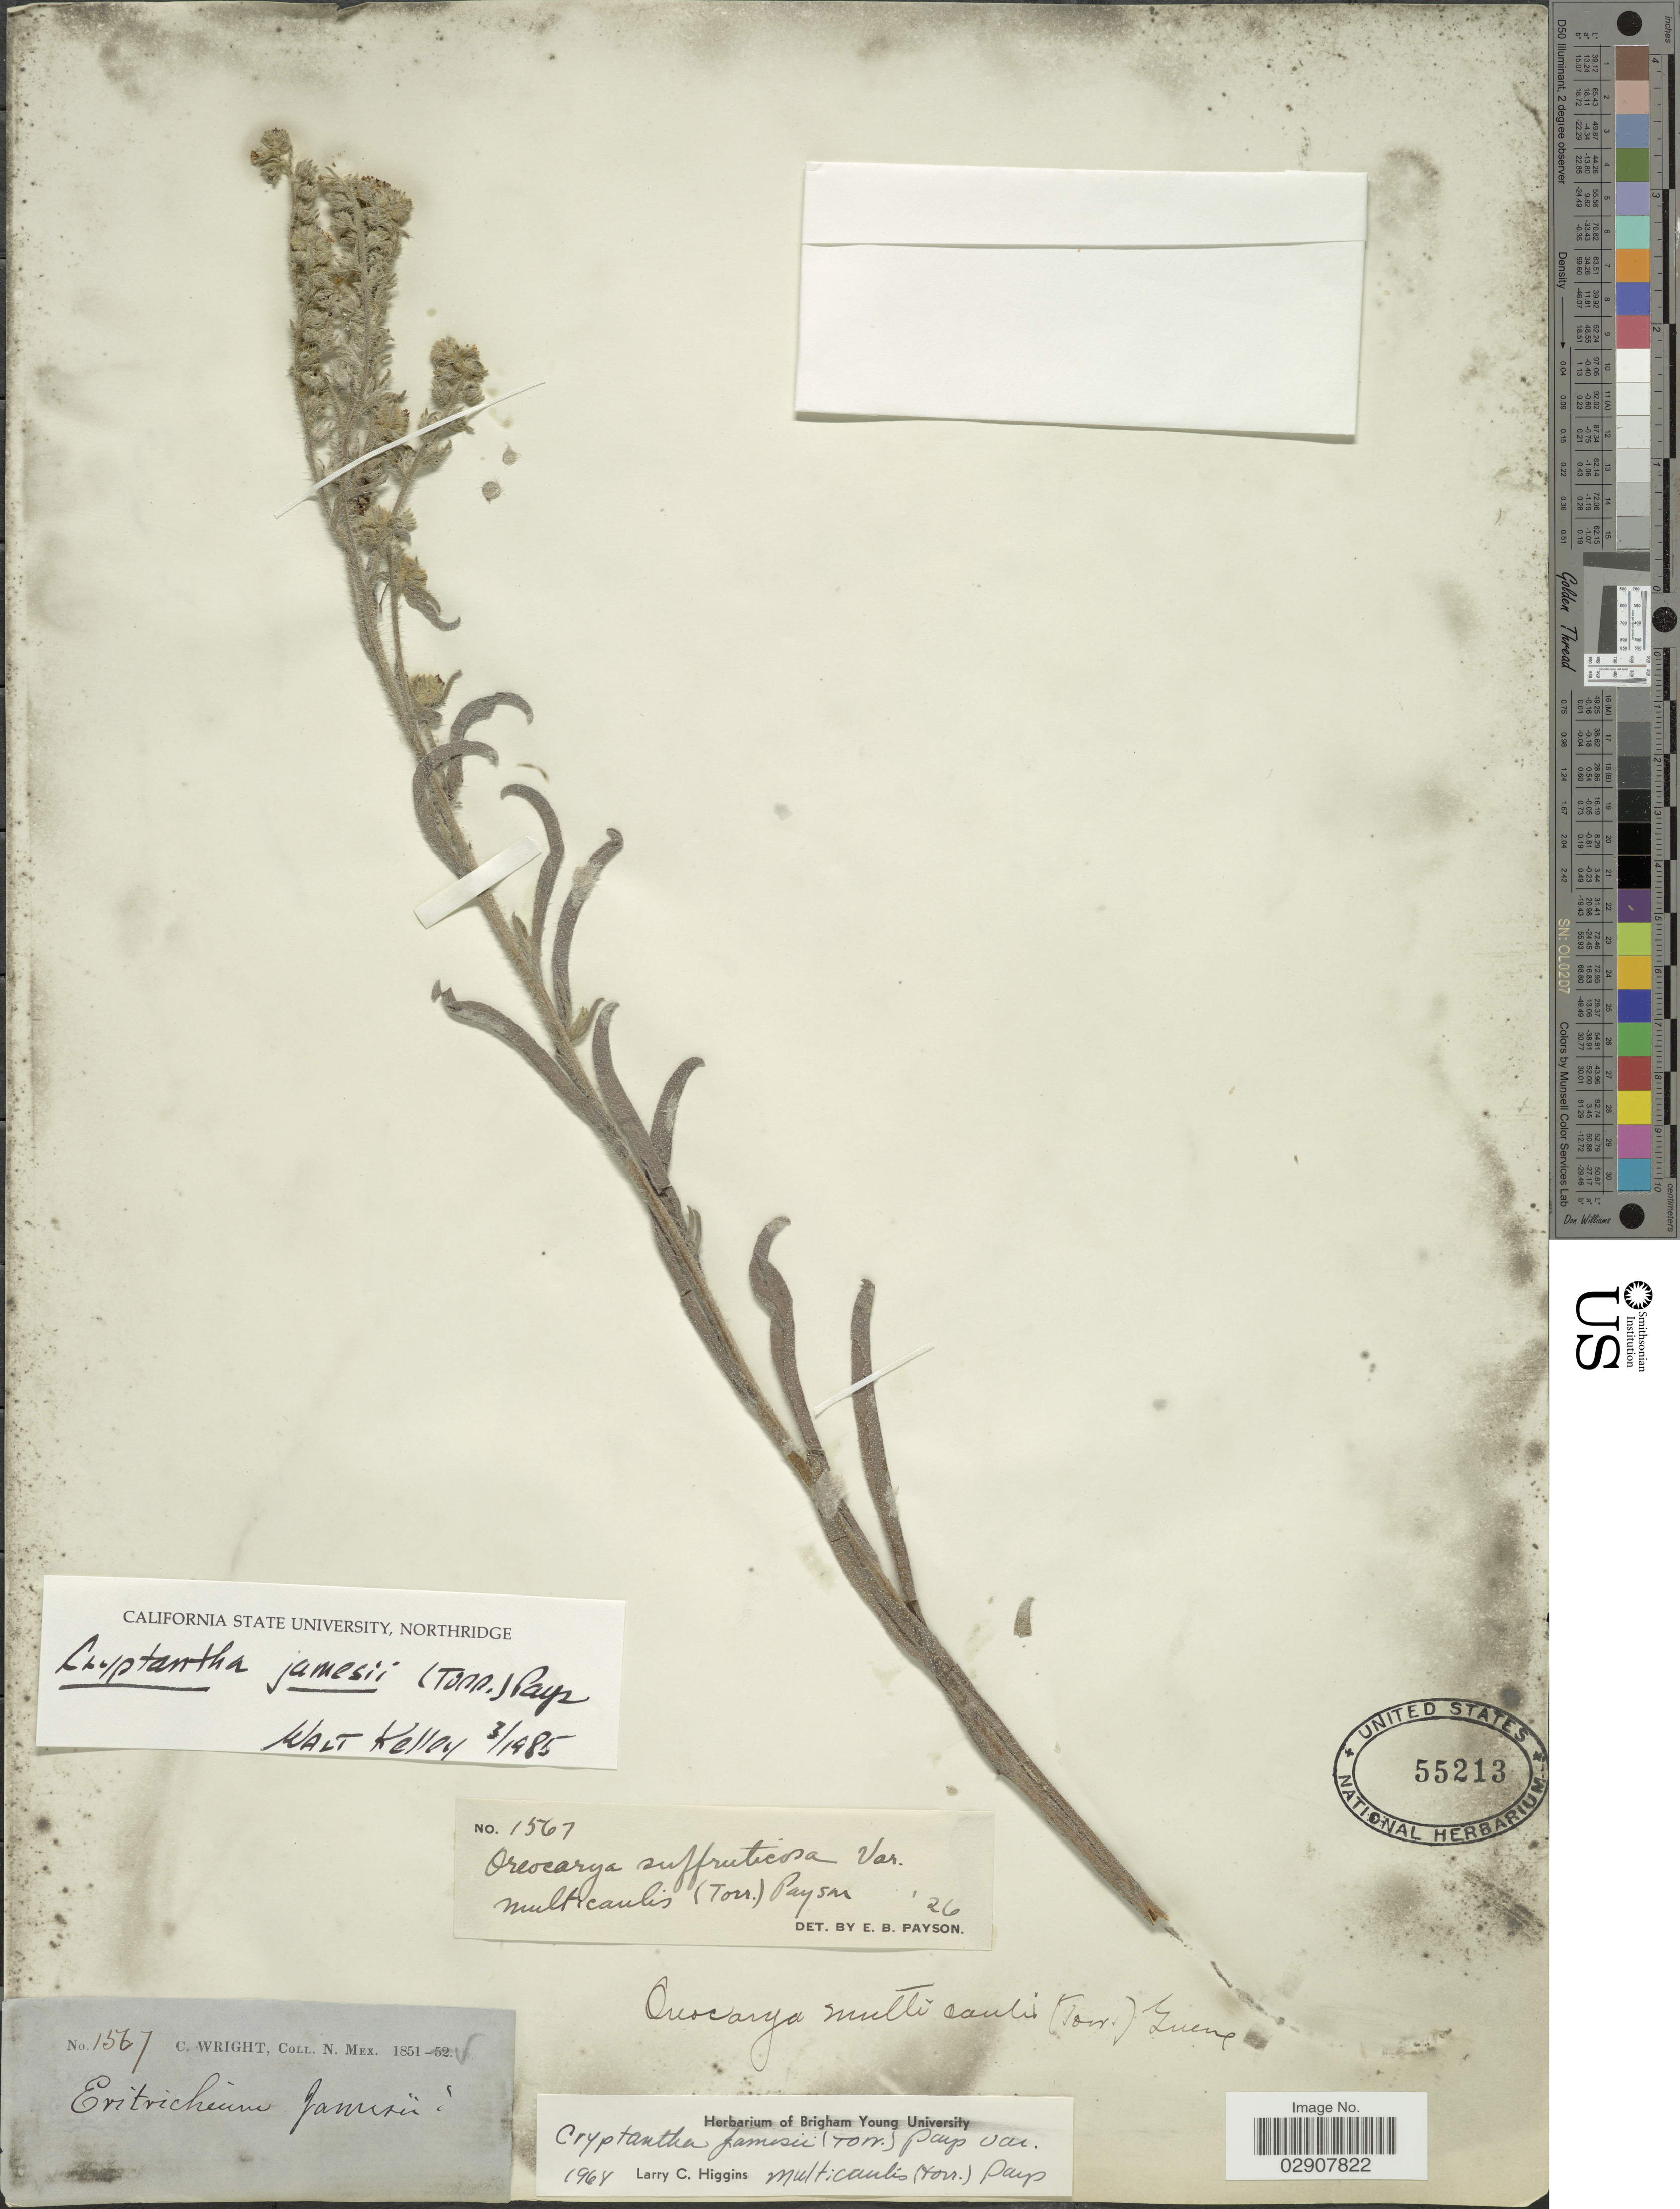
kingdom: Plantae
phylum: Tracheophyta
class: Magnoliopsida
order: Boraginales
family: Boraginaceae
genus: Cryptantha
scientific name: Cryptantha jamesii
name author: (Torr.) Payson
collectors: C. Wright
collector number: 1567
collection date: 1851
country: United States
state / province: New Mexico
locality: N. Mex.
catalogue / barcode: US 55213